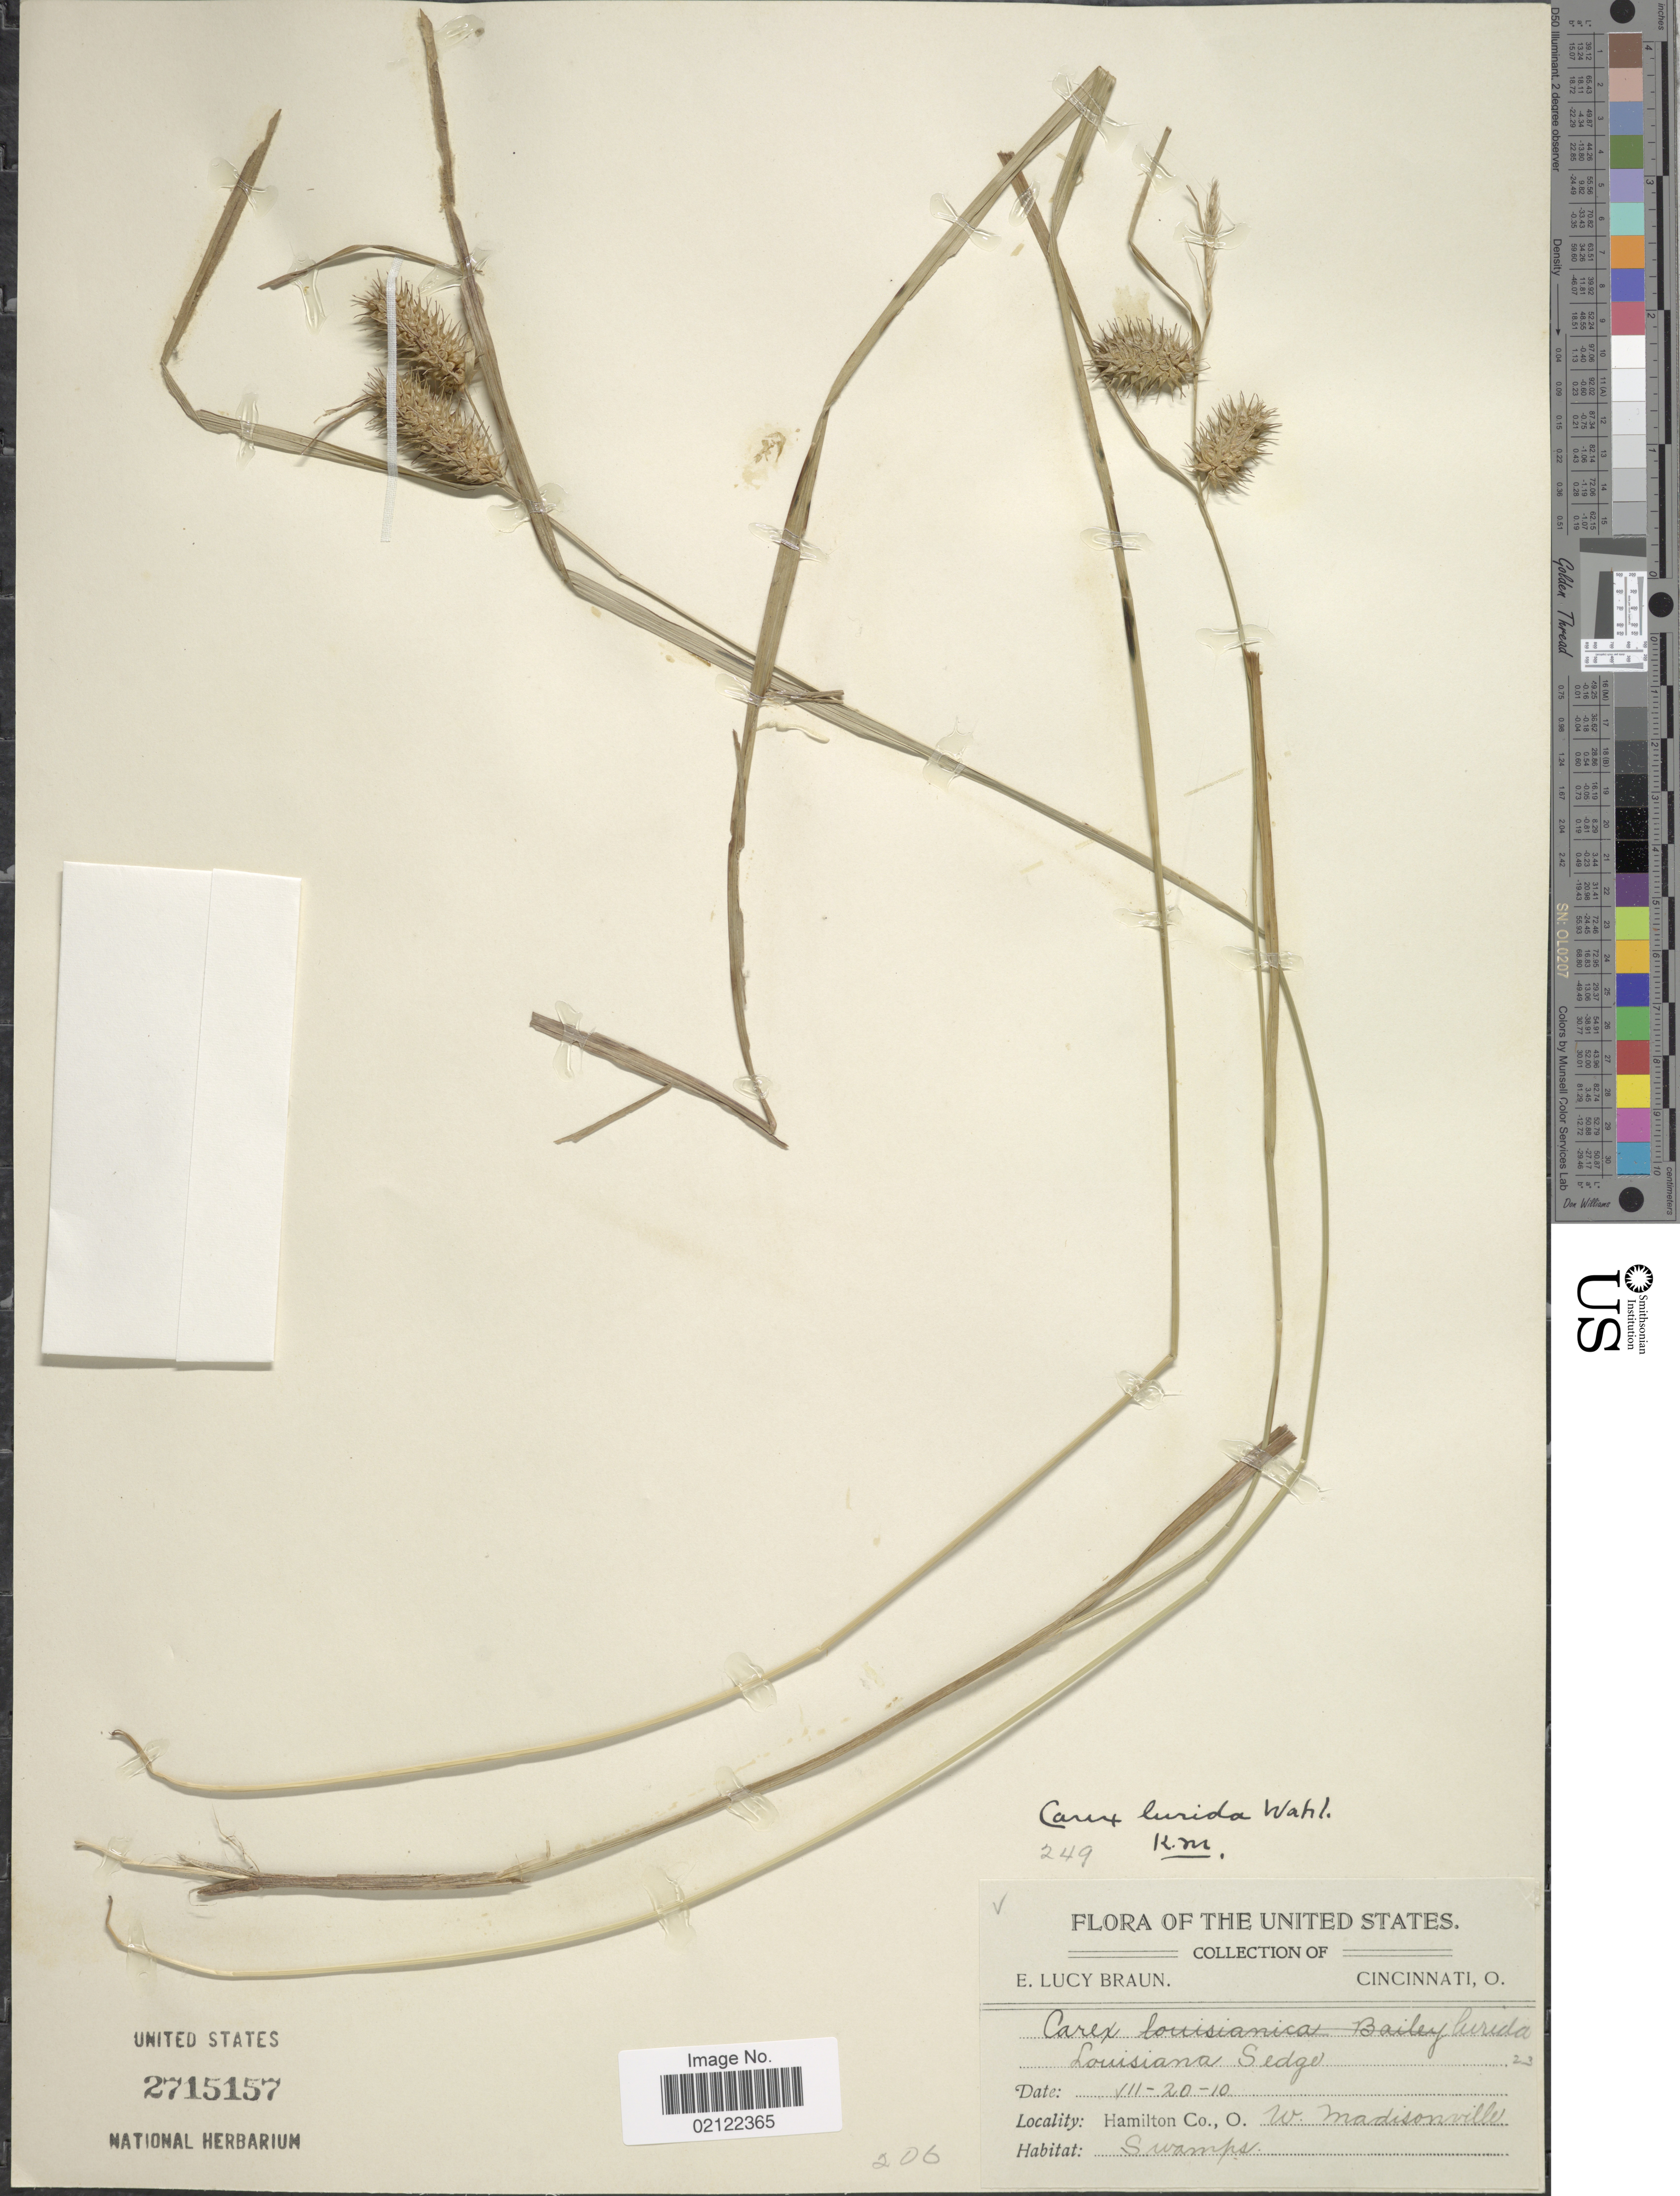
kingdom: Plantae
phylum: Tracheophyta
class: Liliopsida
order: Poales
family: Cyperaceae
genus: Carex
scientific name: Carex lurida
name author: Wahlenb.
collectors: E. L. Braun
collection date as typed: Transcribed d/m/y: 20/7/10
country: United States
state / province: Ohio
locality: Louisiana Sedge. Hamilton Co., O. W. Madisonville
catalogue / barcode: US 2715157